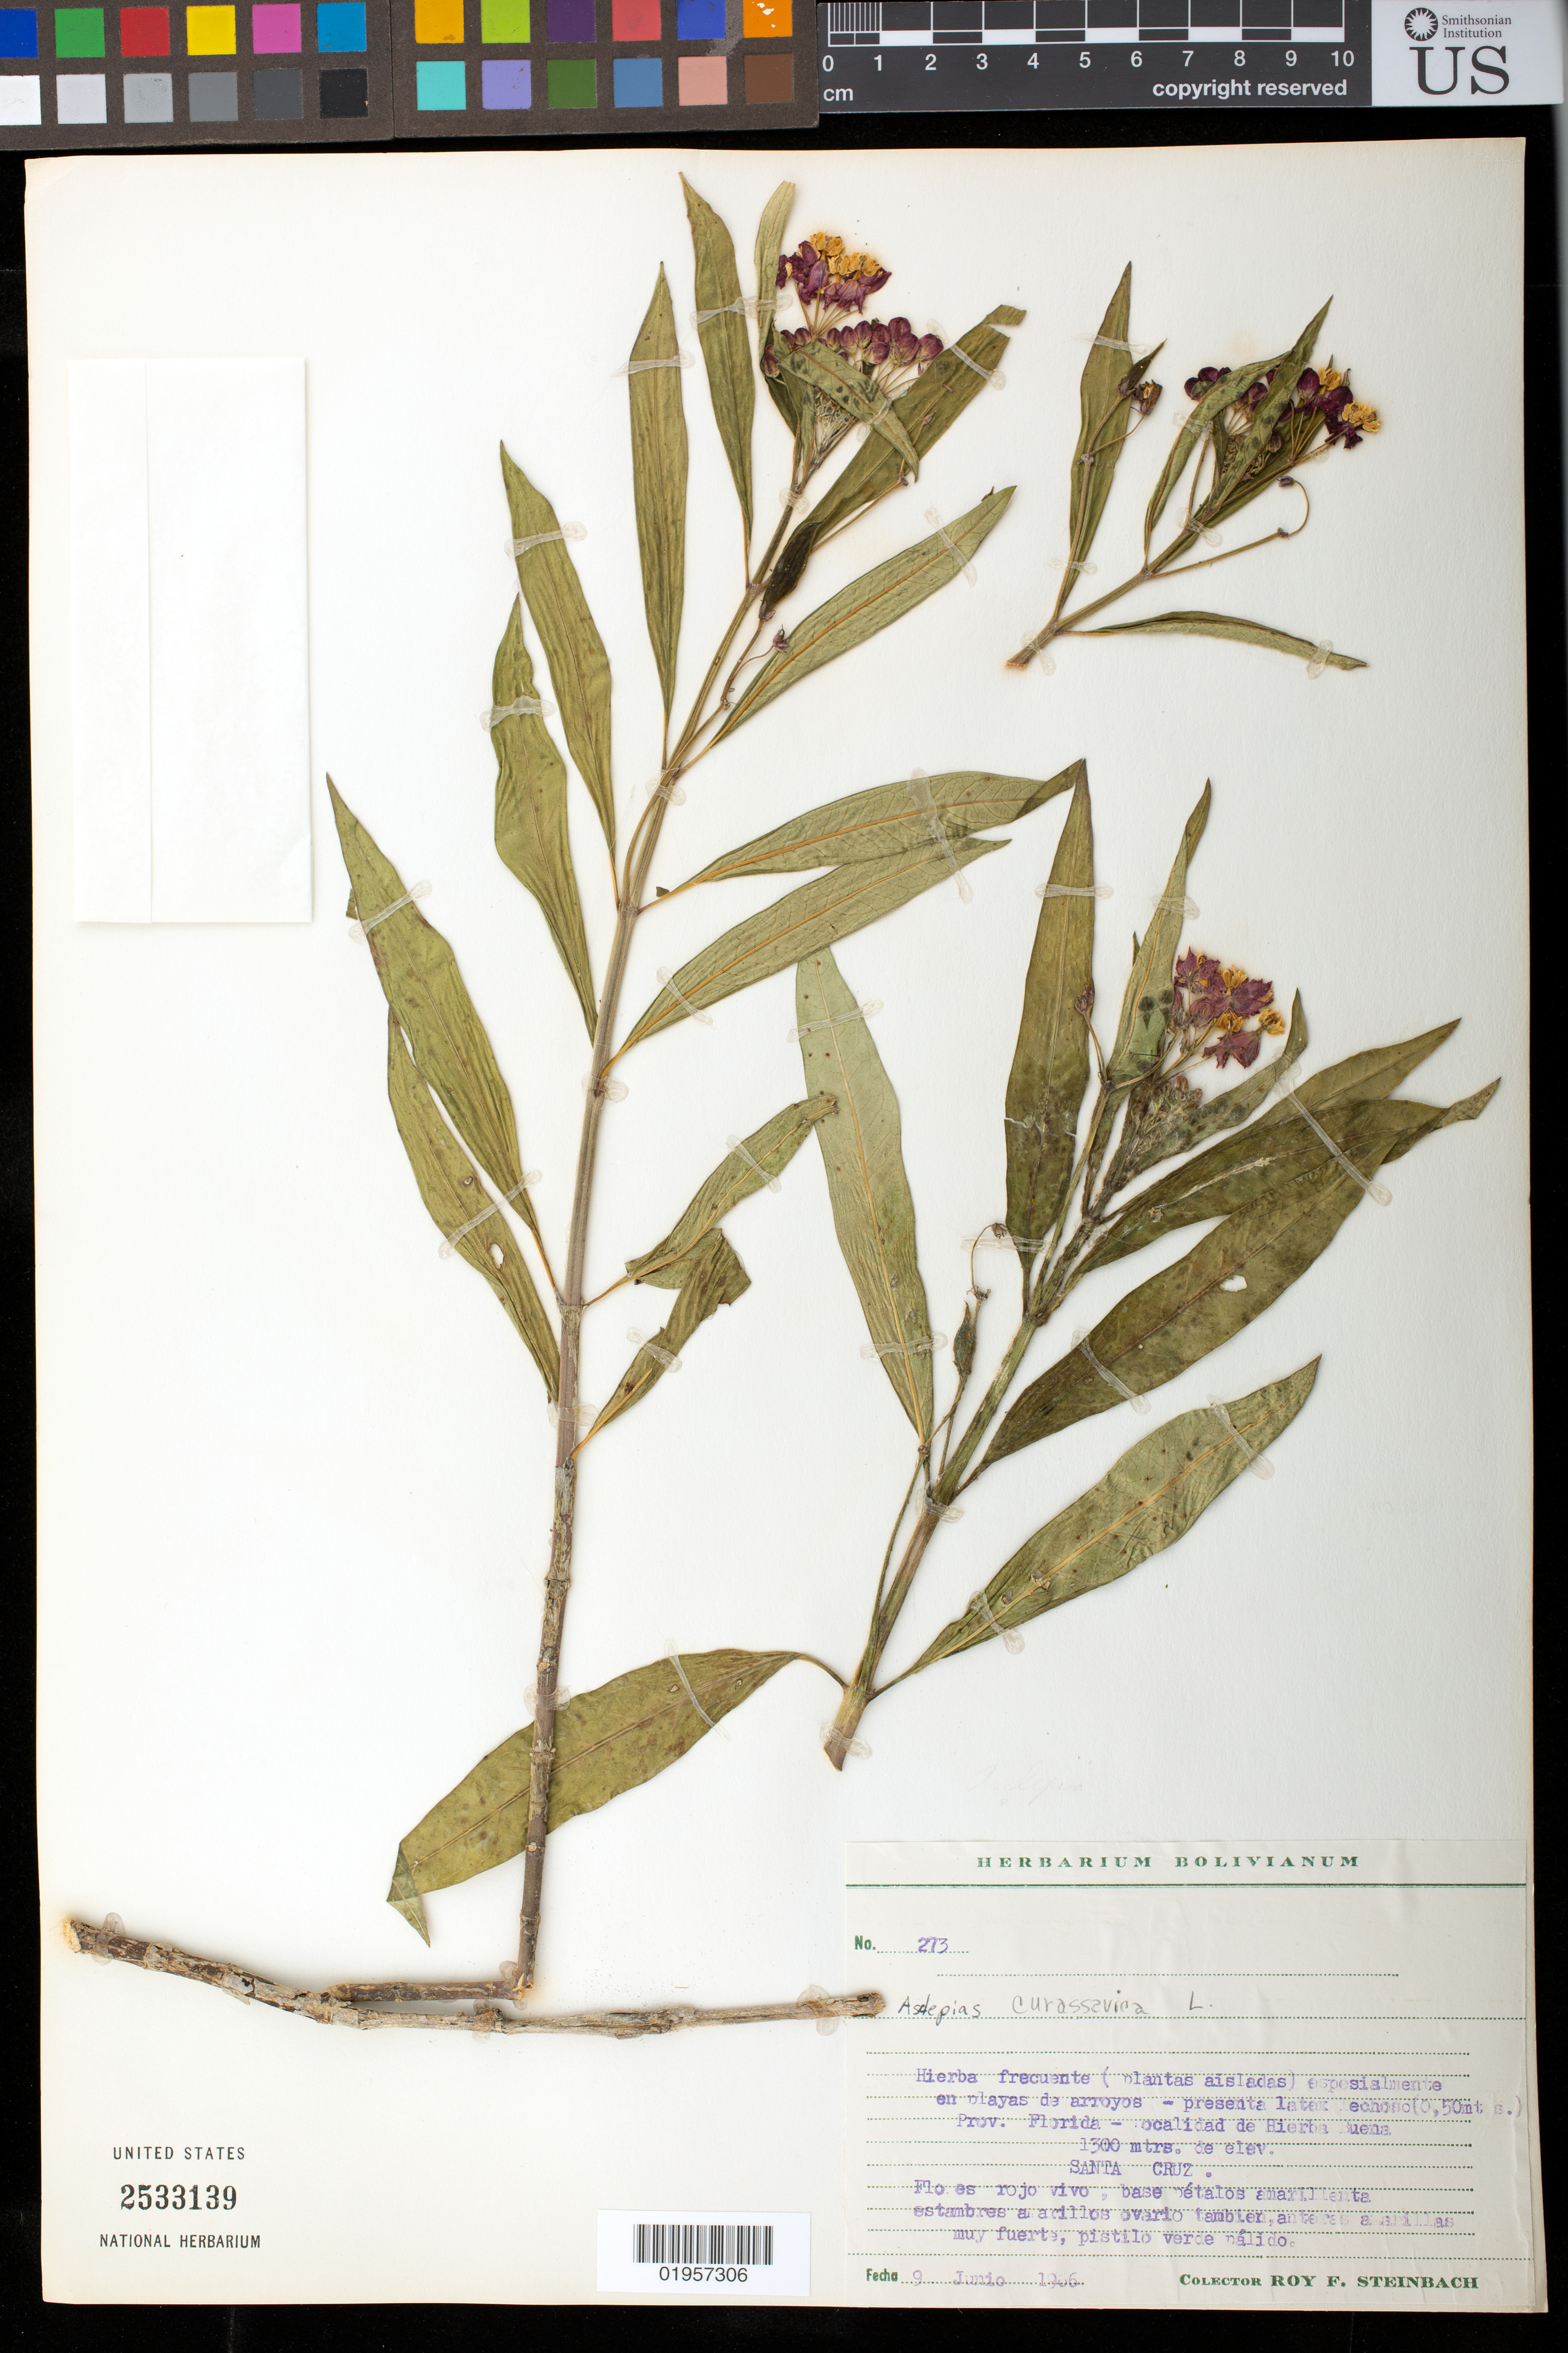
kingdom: Plantae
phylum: Tracheophyta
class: Magnoliopsida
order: Gentianales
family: Apocynaceae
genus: Asclepias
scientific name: Asclepias curassavica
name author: L.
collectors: R. F. Steinbach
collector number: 273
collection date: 1966-06-09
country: Bolivia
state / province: Santa Cruz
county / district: Florida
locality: Hierba Buena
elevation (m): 1300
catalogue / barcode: US 2533139